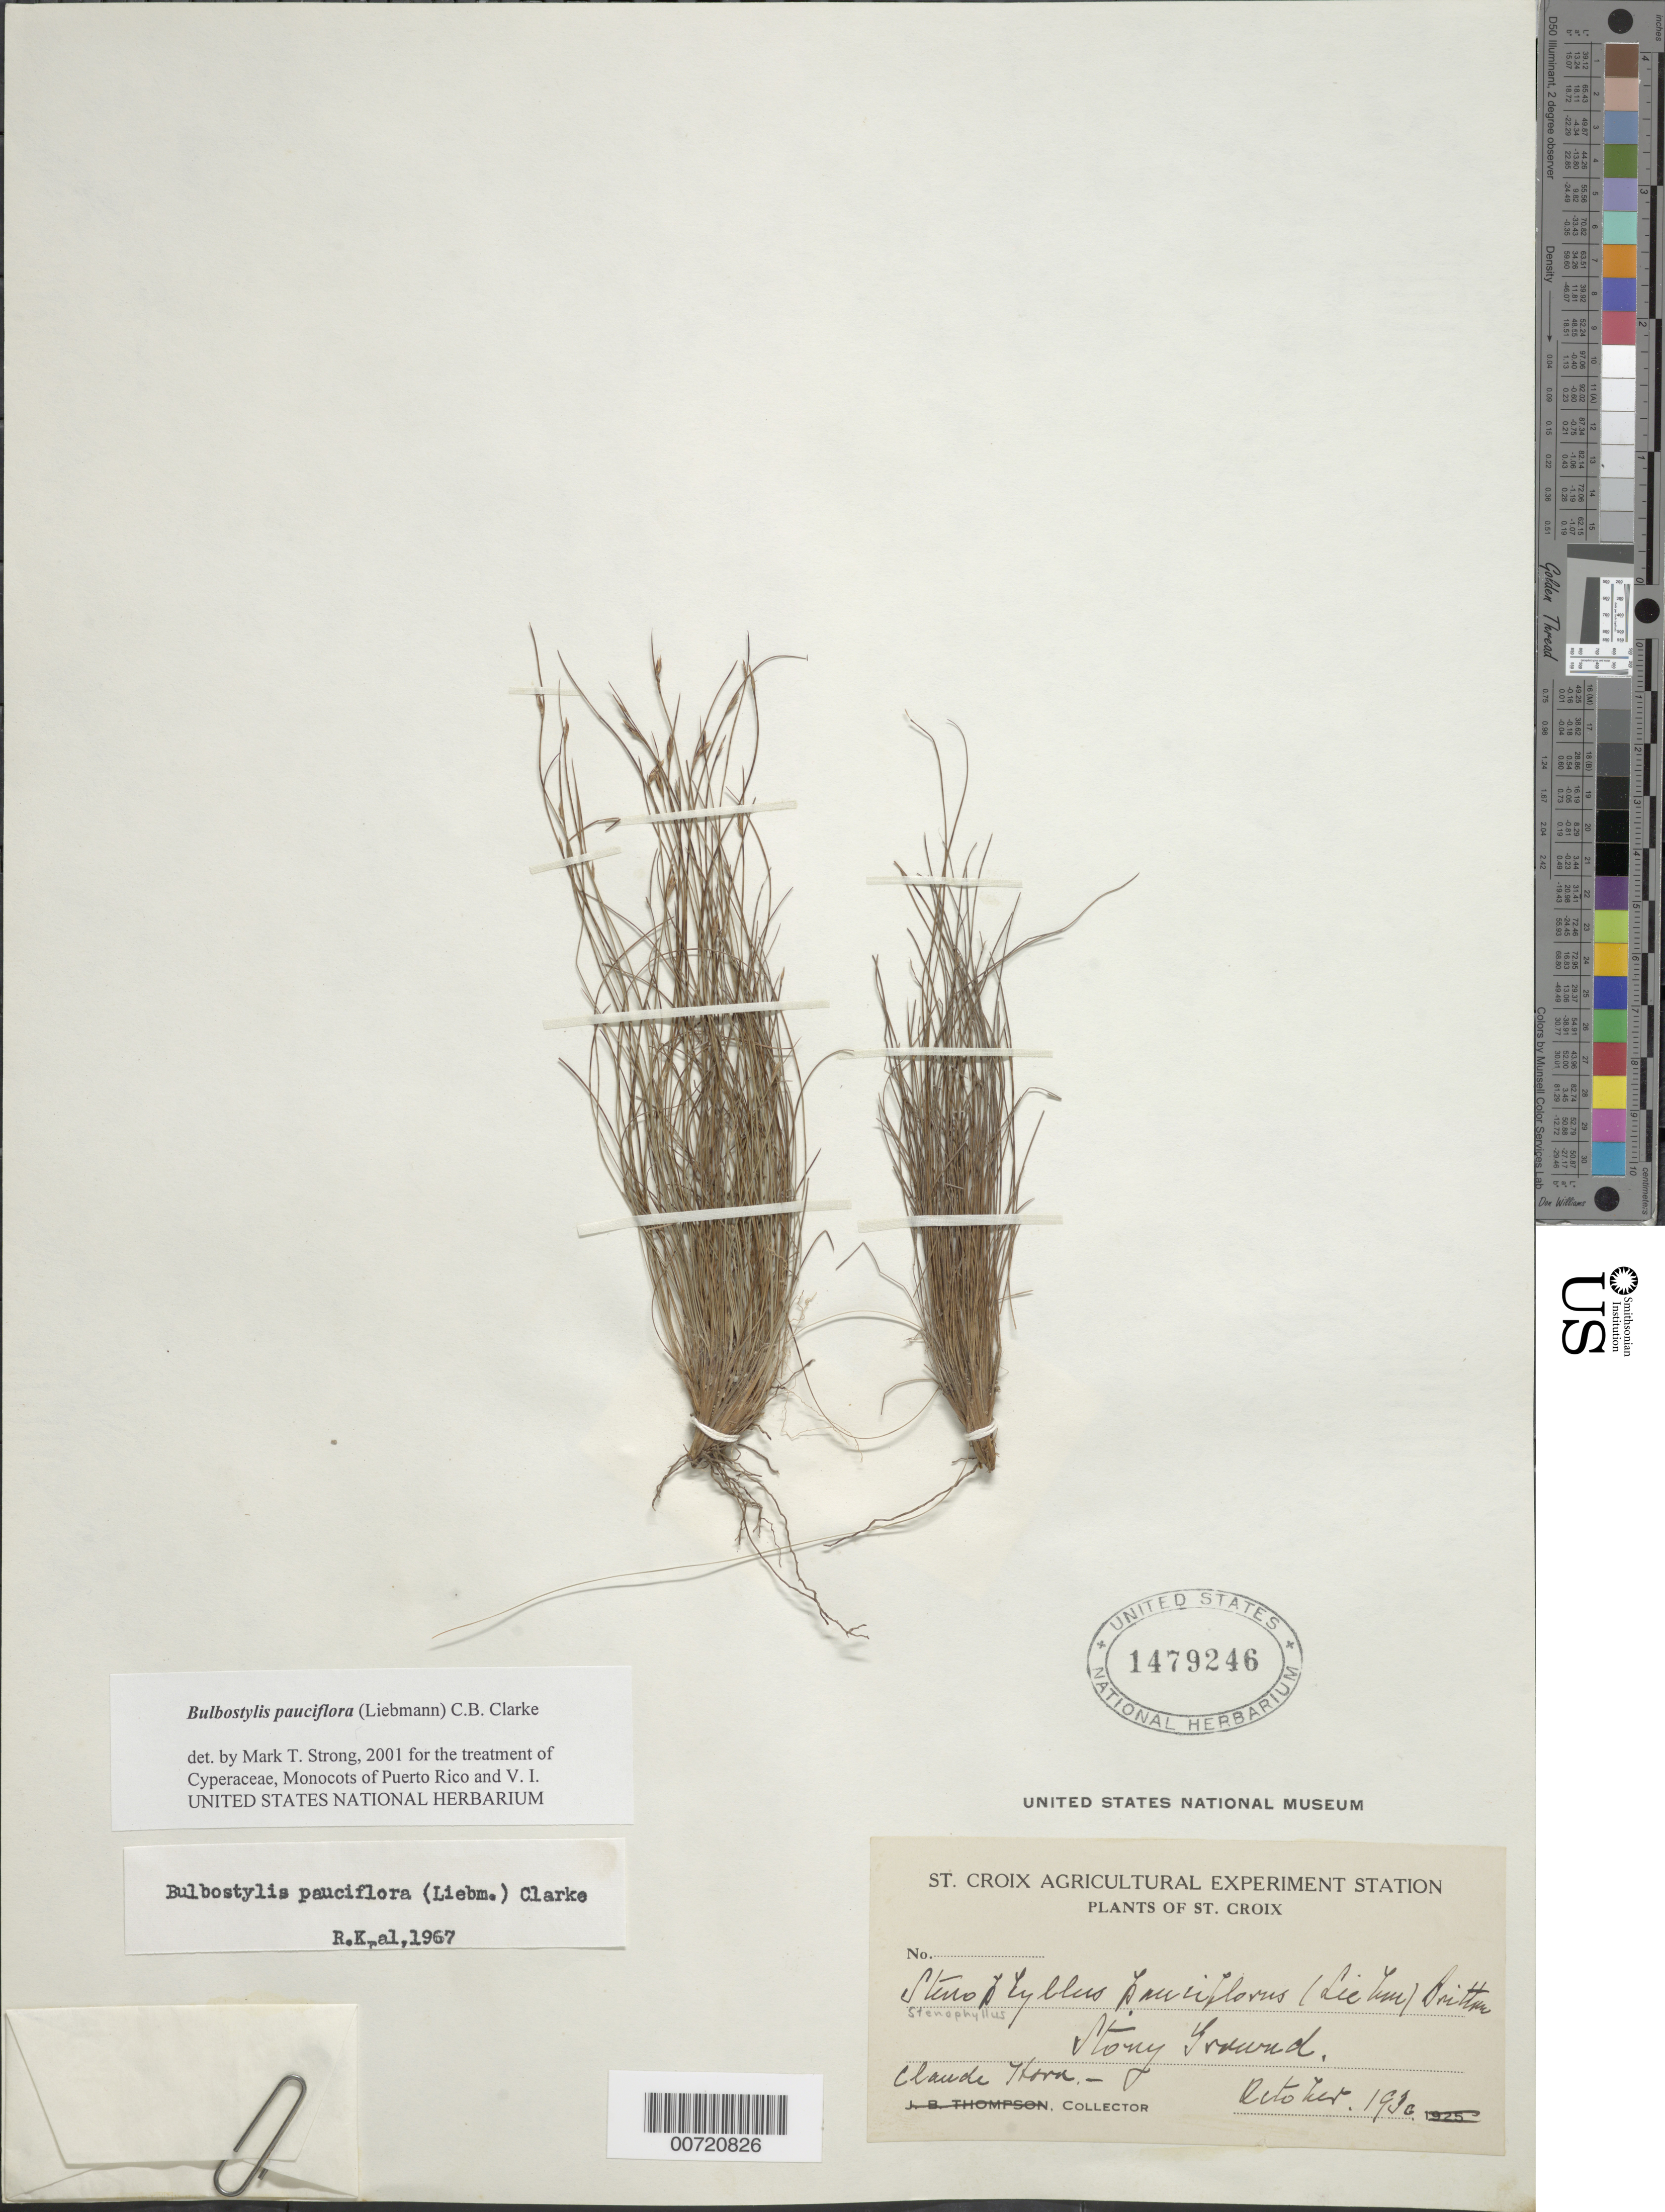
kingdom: Plantae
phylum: Tracheophyta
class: Liliopsida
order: Poales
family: Cyperaceae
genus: Bulbostylis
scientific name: Bulbostylis pauciflora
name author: (Liebm.) C.B. Clarke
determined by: Strong, M. T., (US), Smithsonian Institution - National Museum of Natural History (UNITED STATES)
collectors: C. Thorn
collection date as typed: Oct 1930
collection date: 1930-10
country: U.S. Virgin Islands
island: St. Croix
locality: St. Croix.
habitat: Stony ground.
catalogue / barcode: US 1479246